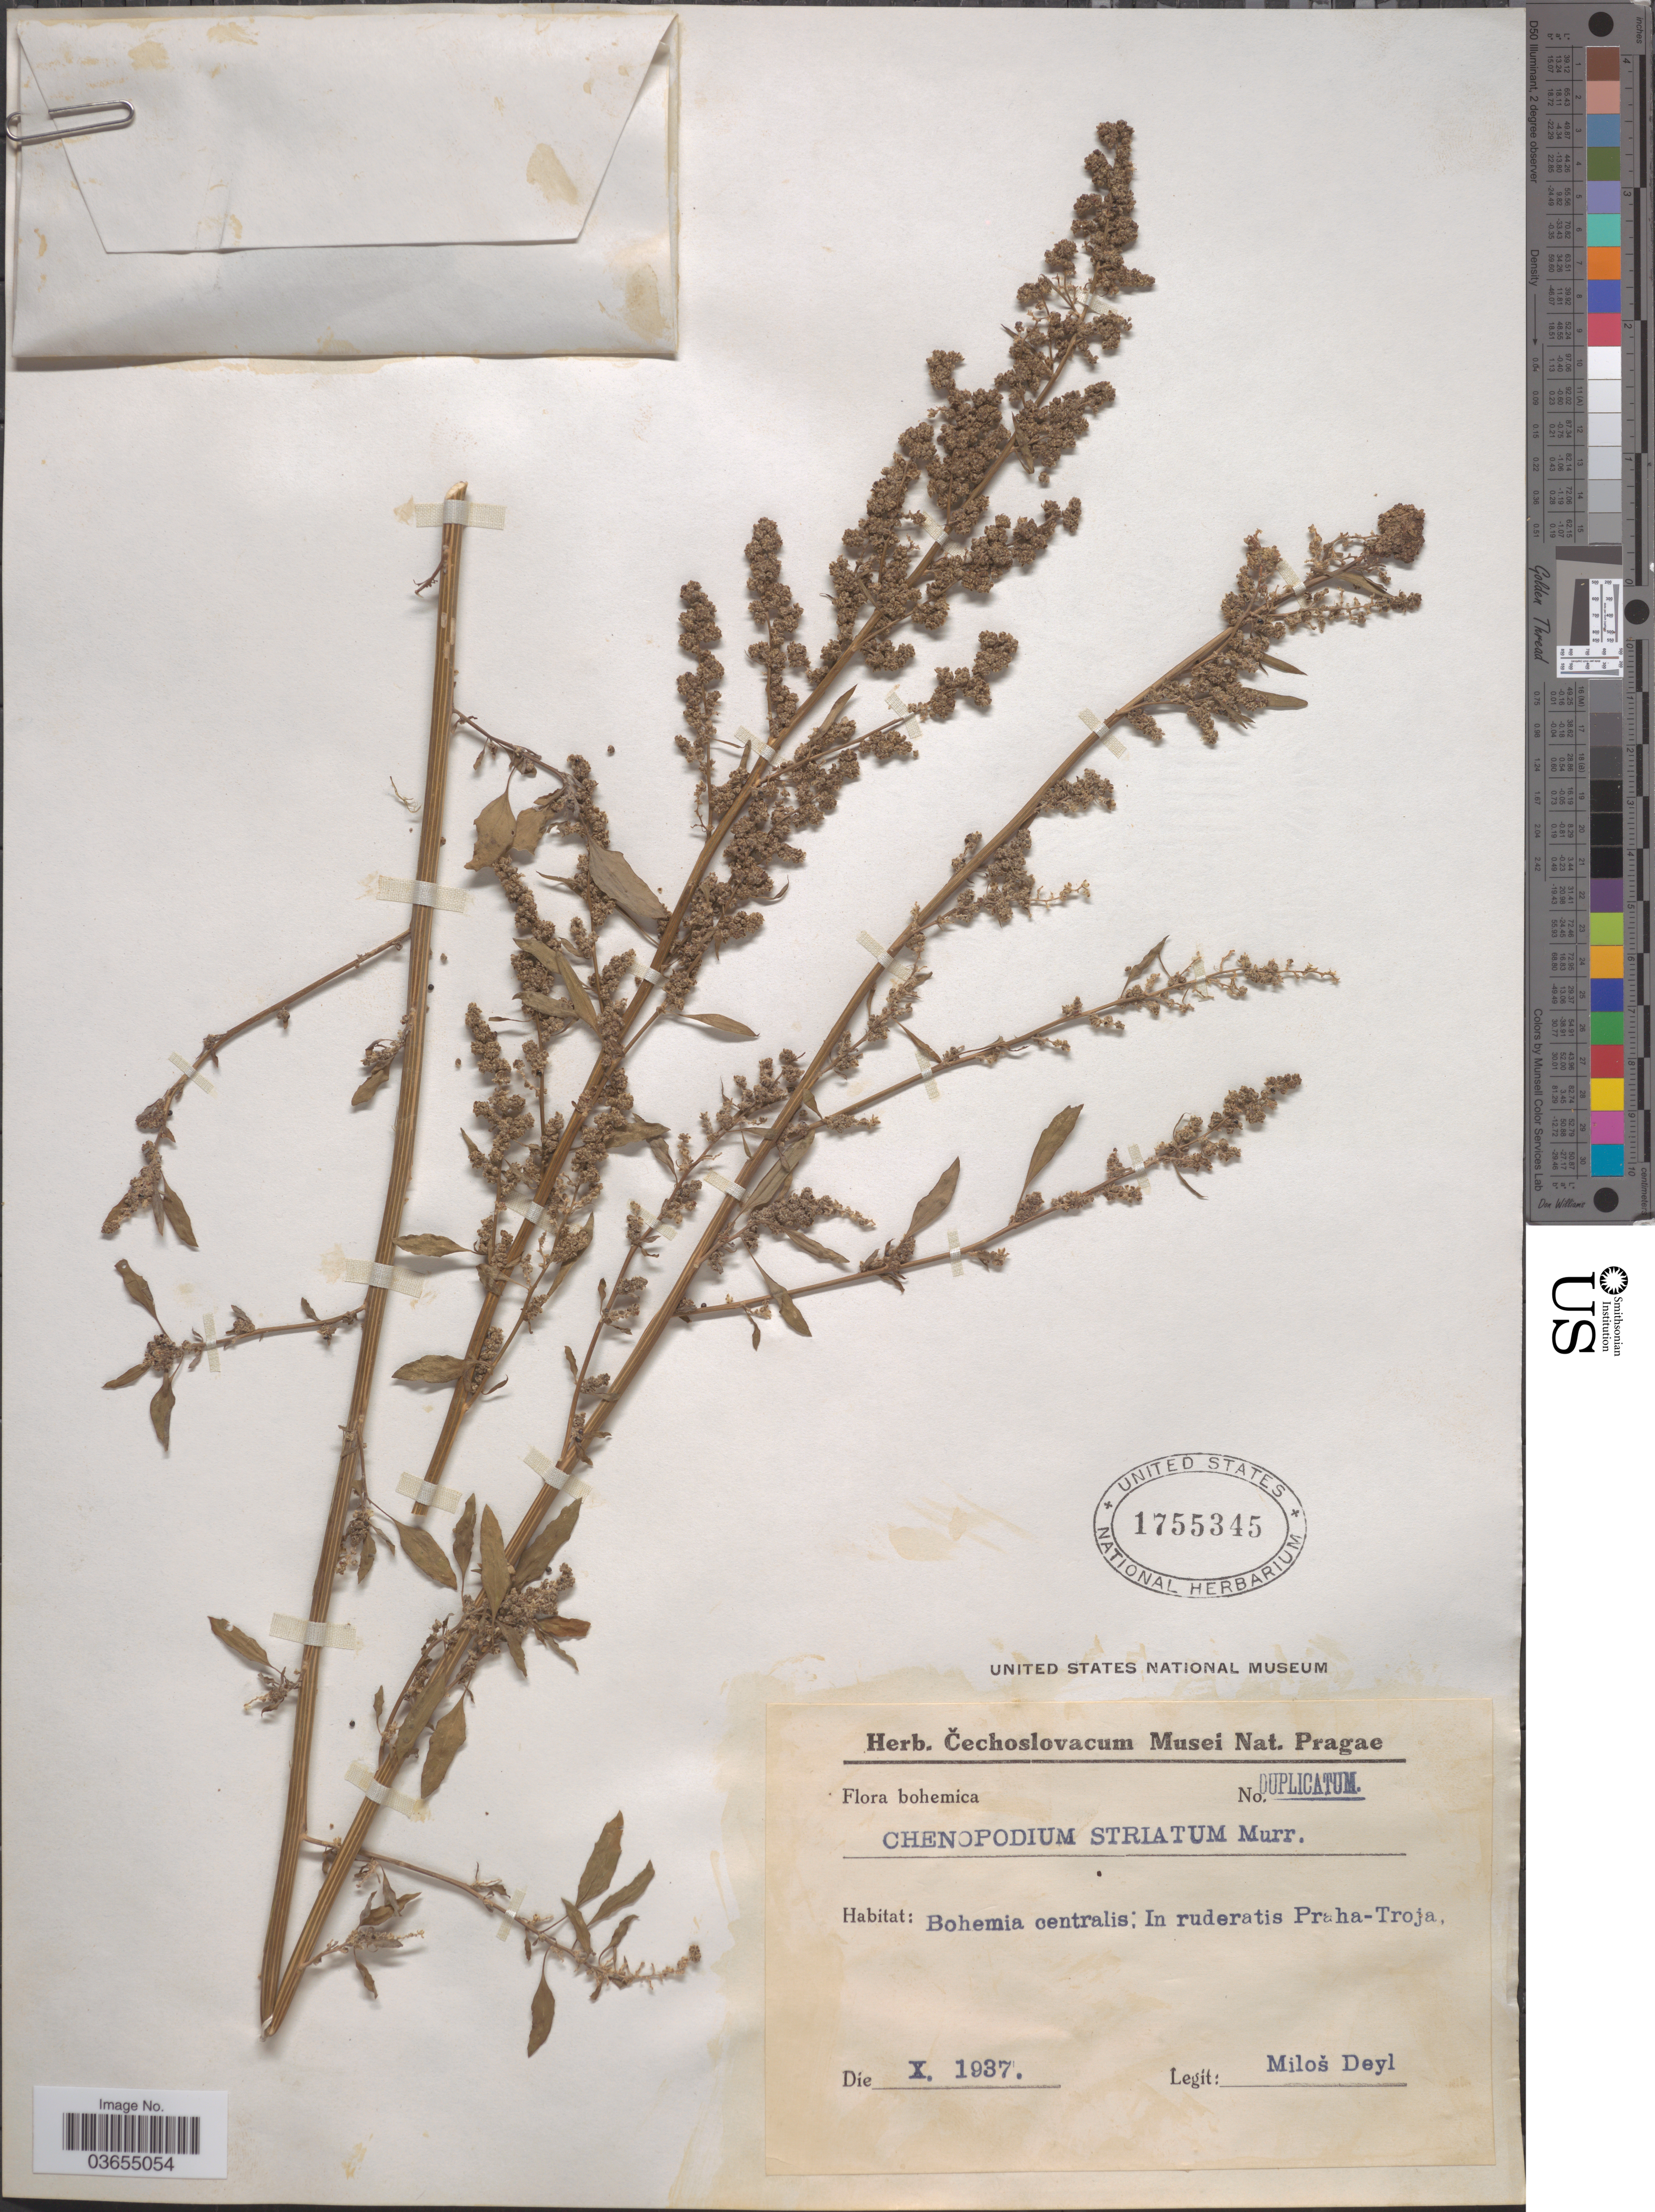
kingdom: Plantae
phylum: Tracheophyta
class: Magnoliopsida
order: Caryophyllales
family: Amaranthaceae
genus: Chenopodium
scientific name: Chenopodium striatum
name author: (Krasan) Murr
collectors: M. Deyl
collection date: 1937-10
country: Czechia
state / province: Central Bohemian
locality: Bohemica. Bohemia centralis. In ruderatis Praha-Troja.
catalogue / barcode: US 1755345